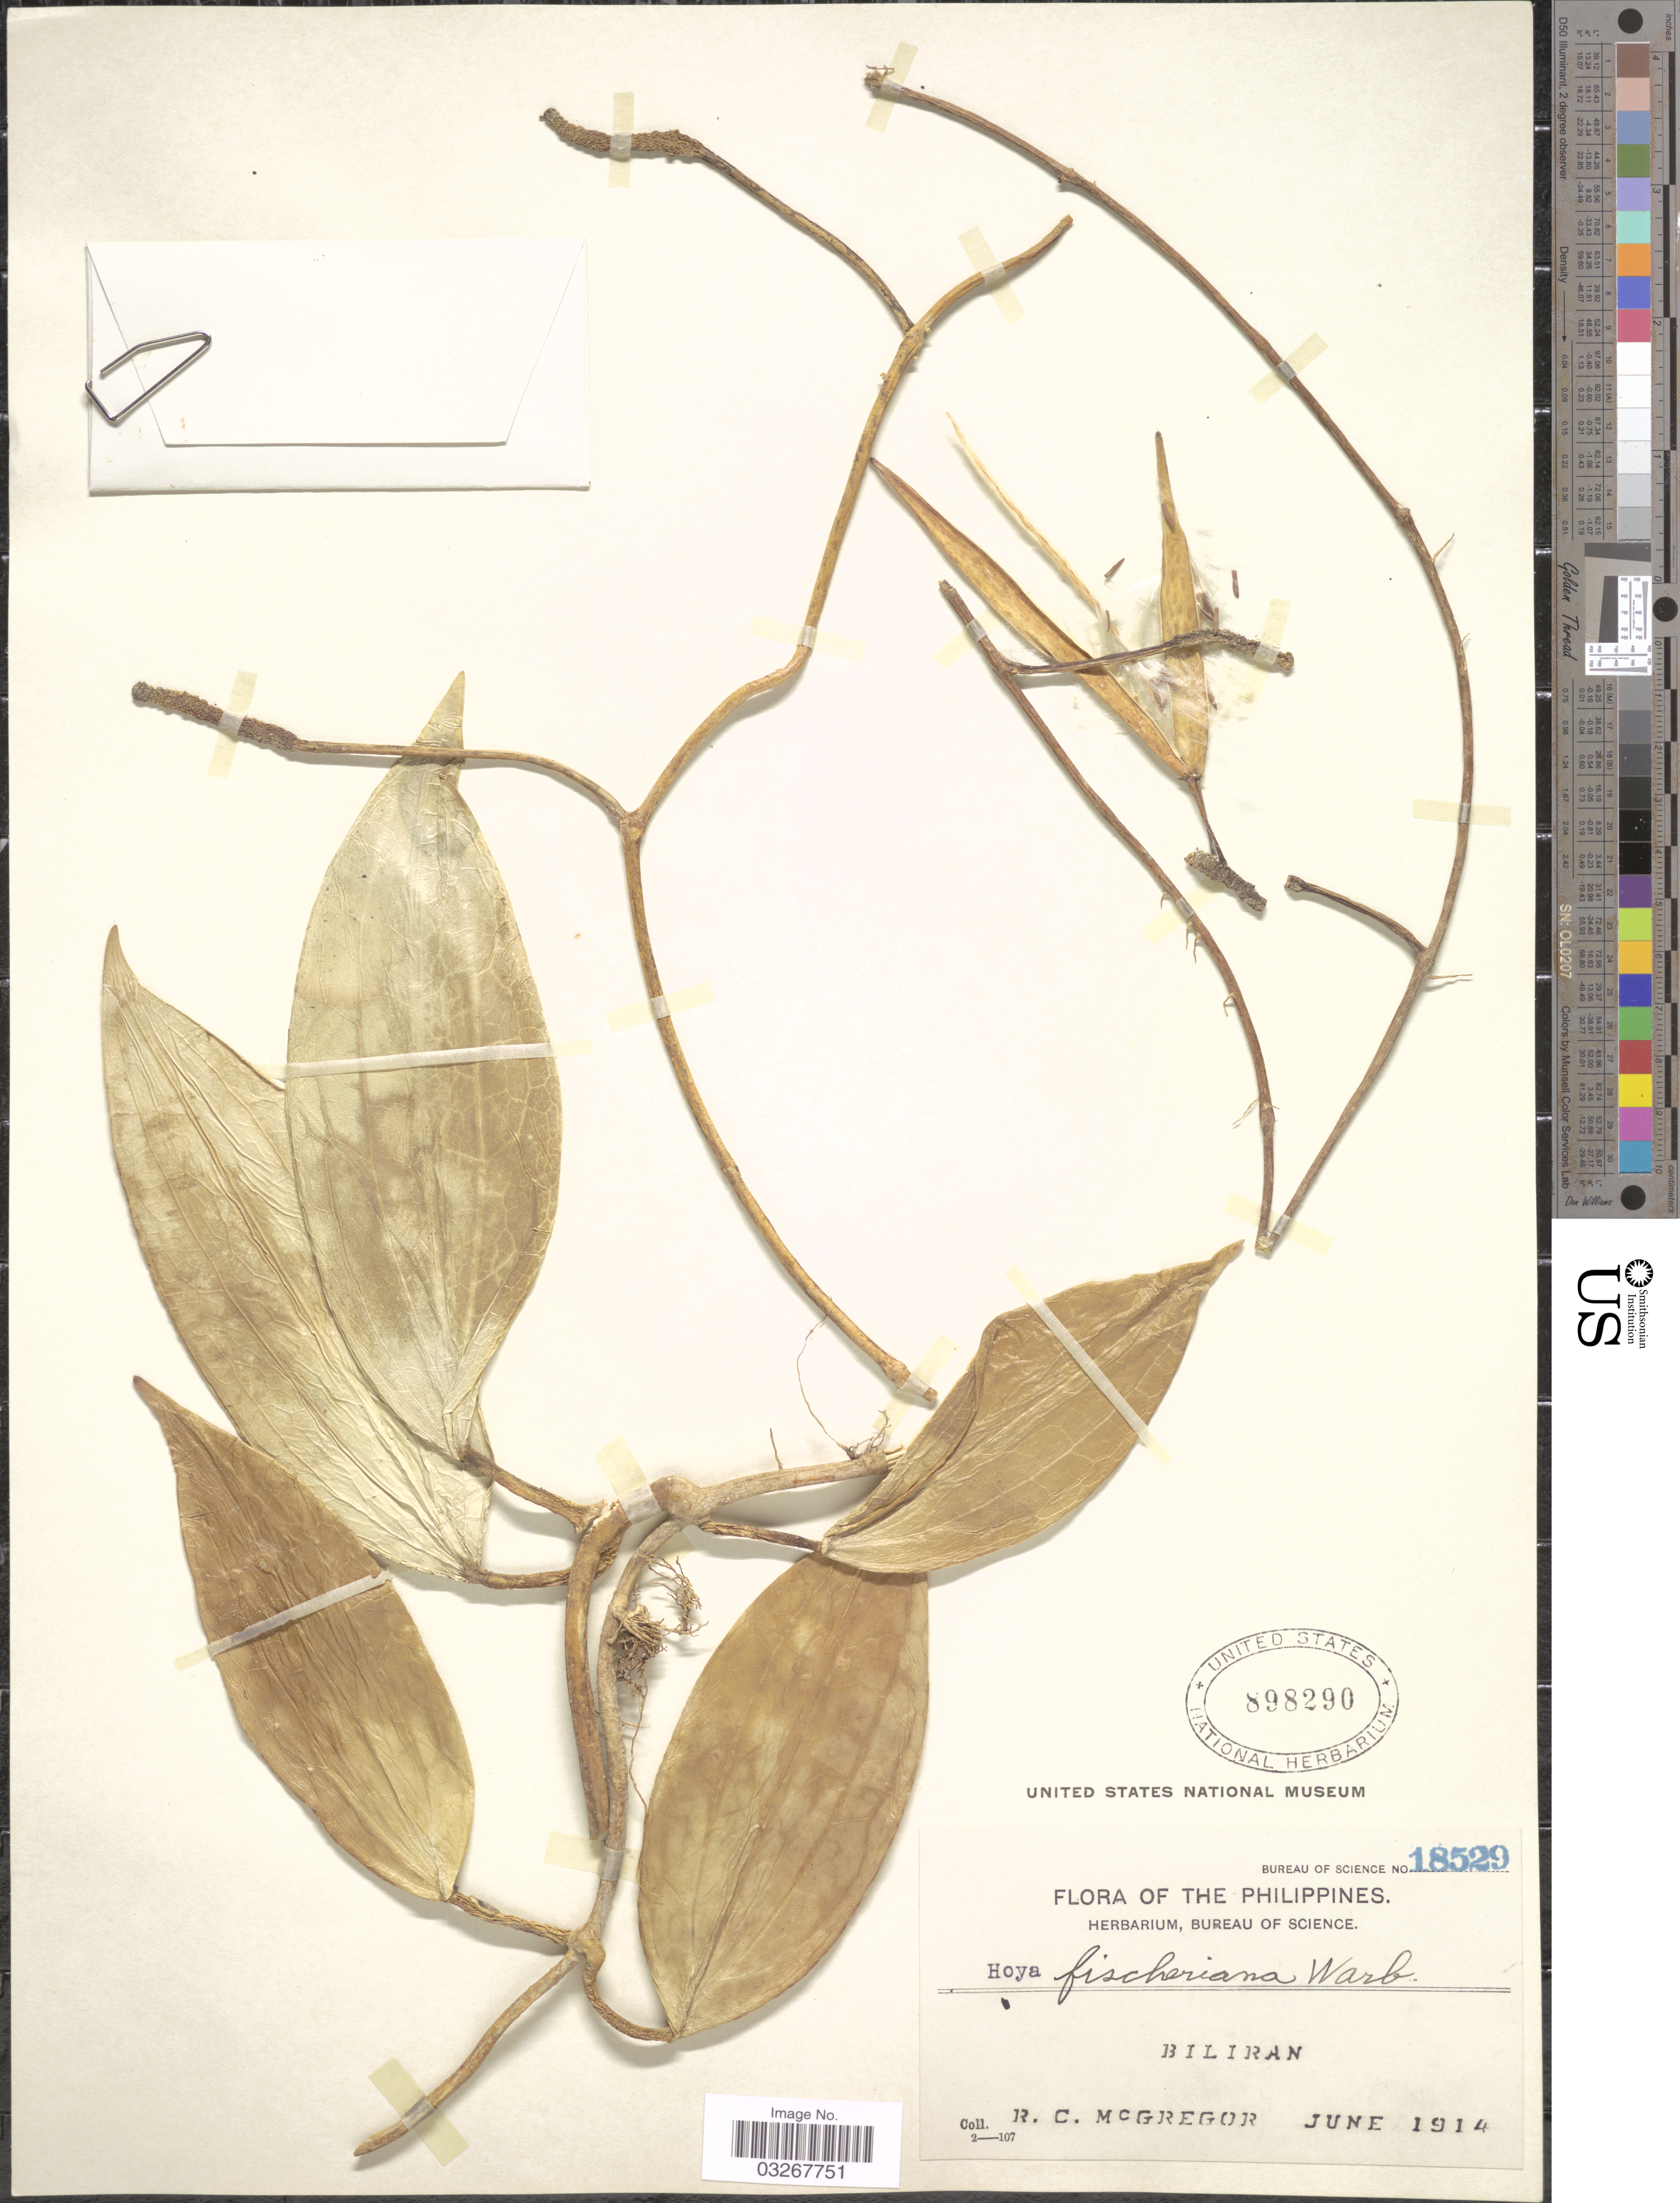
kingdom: Plantae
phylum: Tracheophyta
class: Magnoliopsida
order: Gentianales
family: Apocynaceae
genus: Hoya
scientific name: Hoya fischeriana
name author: Warb.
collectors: R. C. McGregor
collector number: Bureau of Science 18529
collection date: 1914-06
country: Philippines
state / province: Eastern Visayas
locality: Biliran.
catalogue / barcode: US 898290